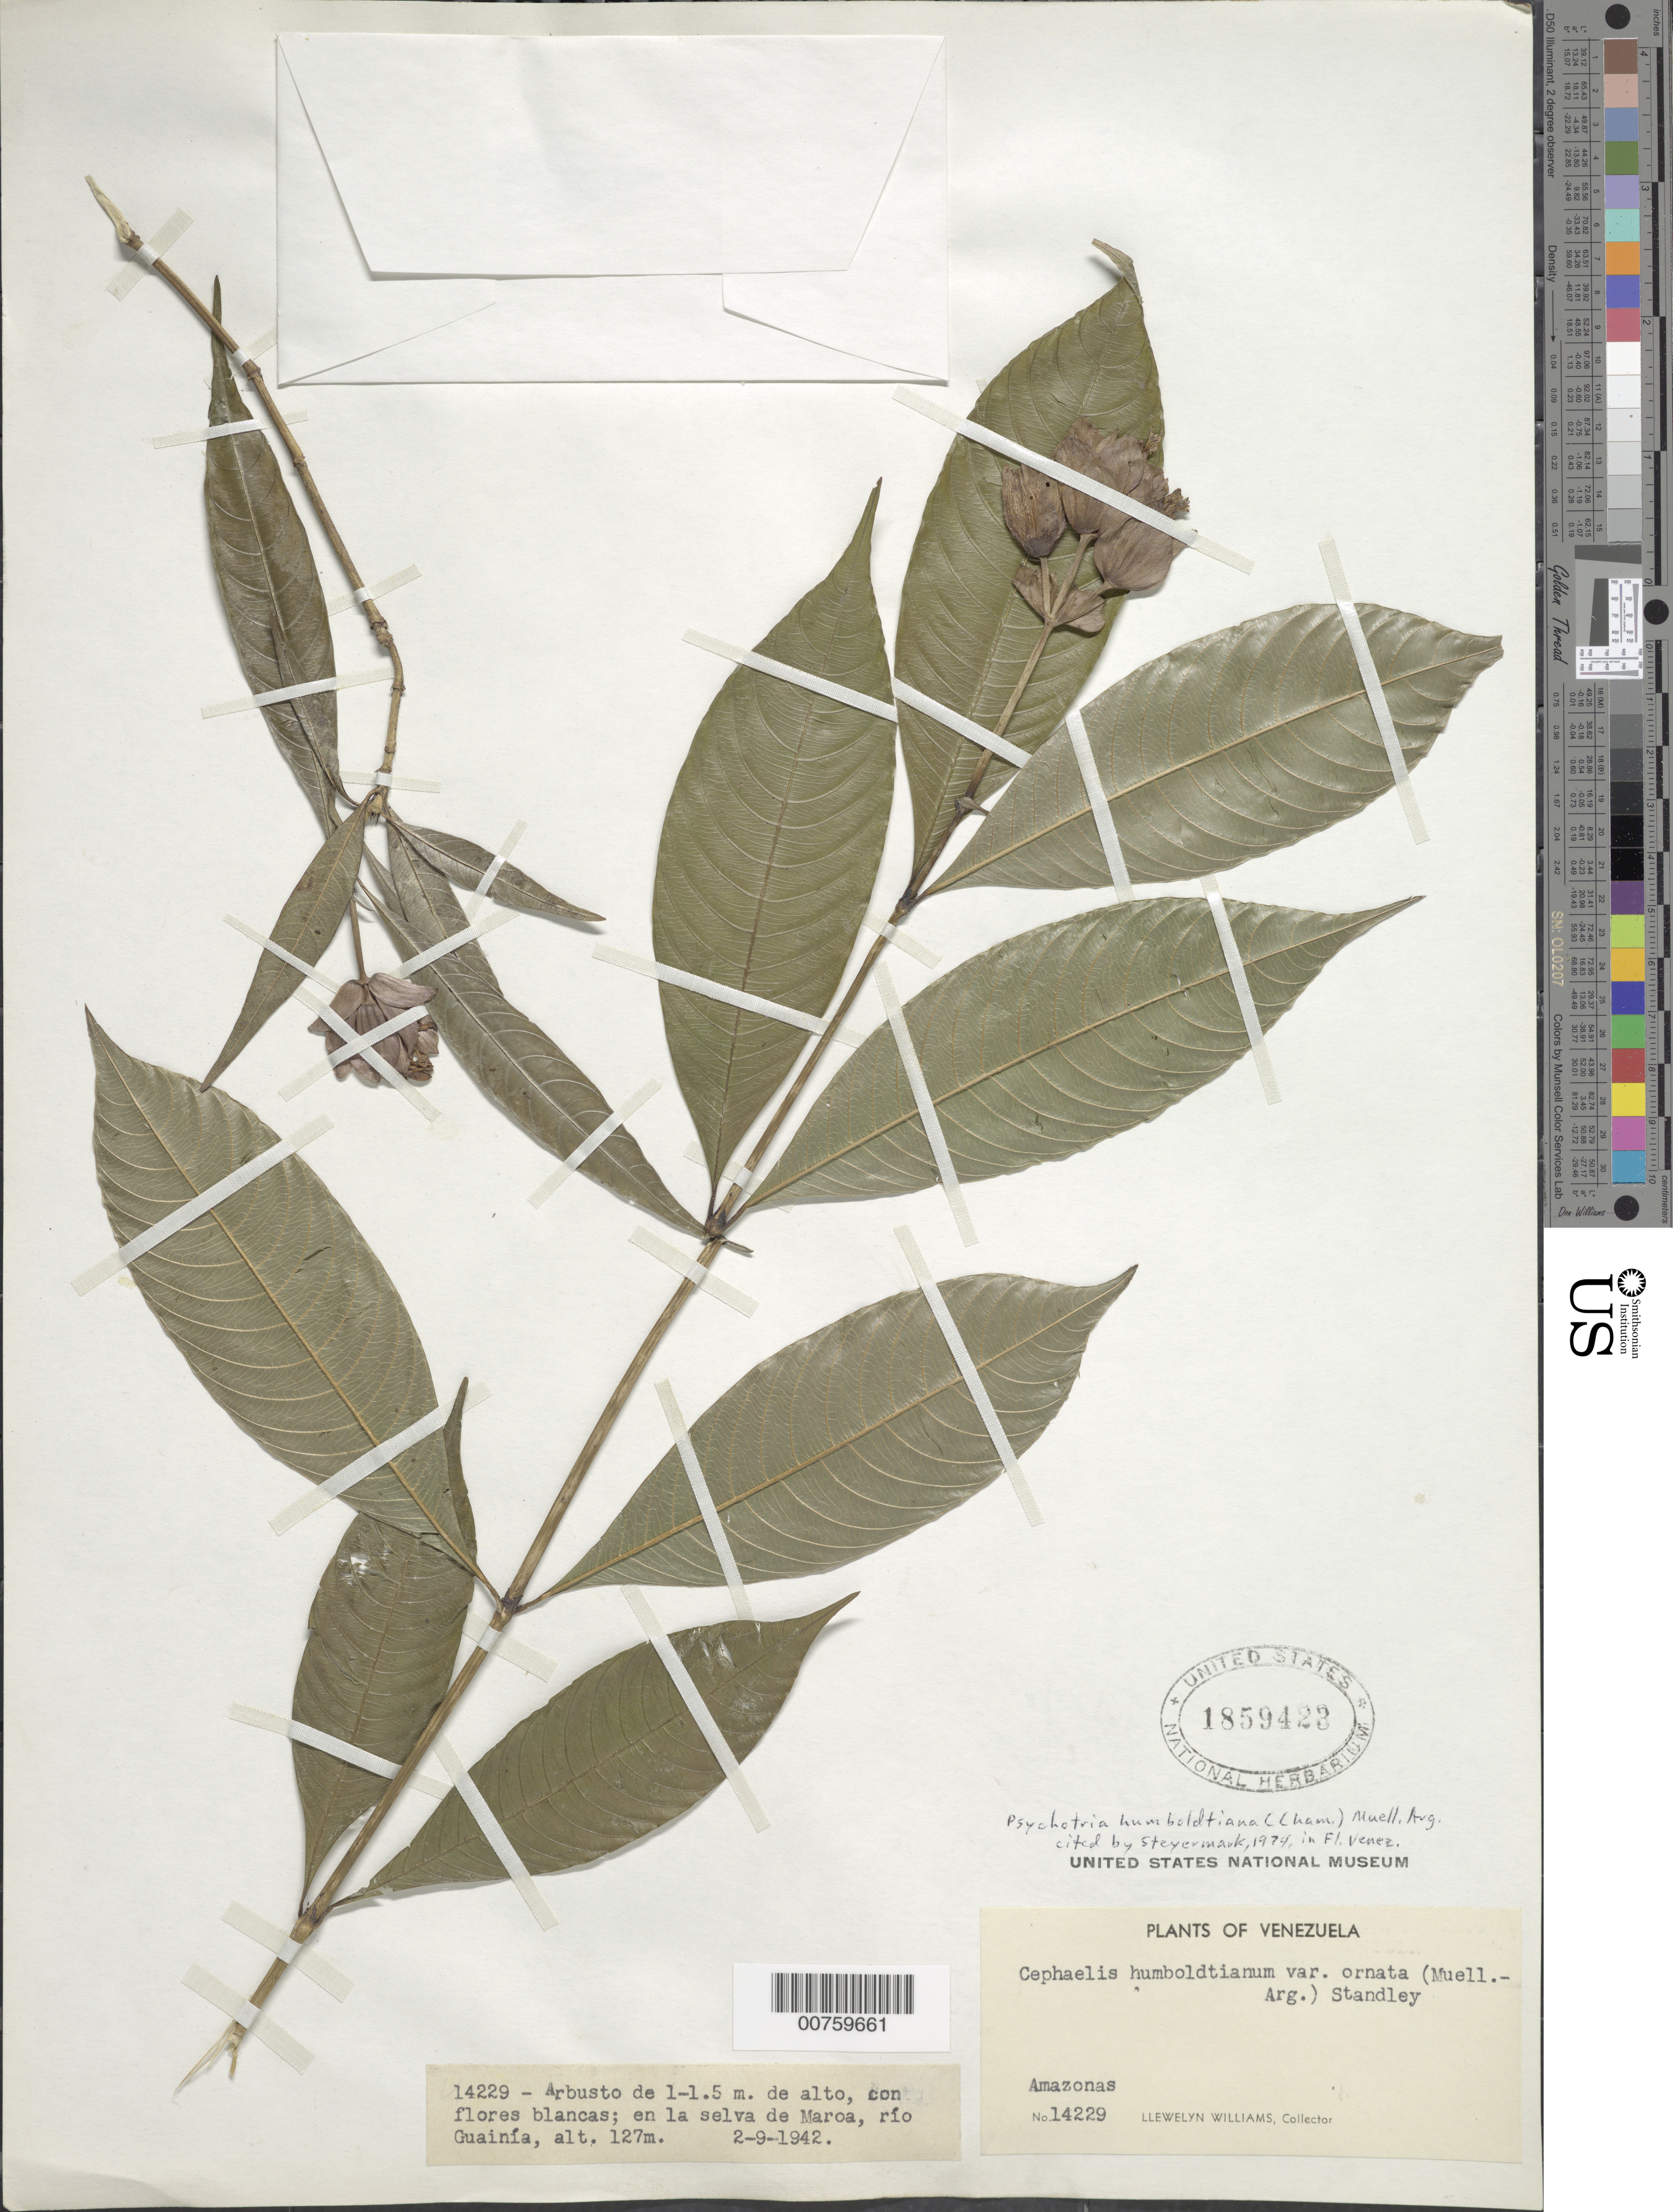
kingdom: Plantae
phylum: Tracheophyta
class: Magnoliopsida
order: Gentianales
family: Rubiaceae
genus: Psychotria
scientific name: Psychotria humboldtiana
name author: (Cham.) Müll. Arg.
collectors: Ll. Williams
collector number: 14229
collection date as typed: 9-Feb-42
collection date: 1942-02-09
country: Venezuela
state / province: Amazonas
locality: Maroa, Río Guainía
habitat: Selva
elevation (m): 127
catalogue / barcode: US 1859423